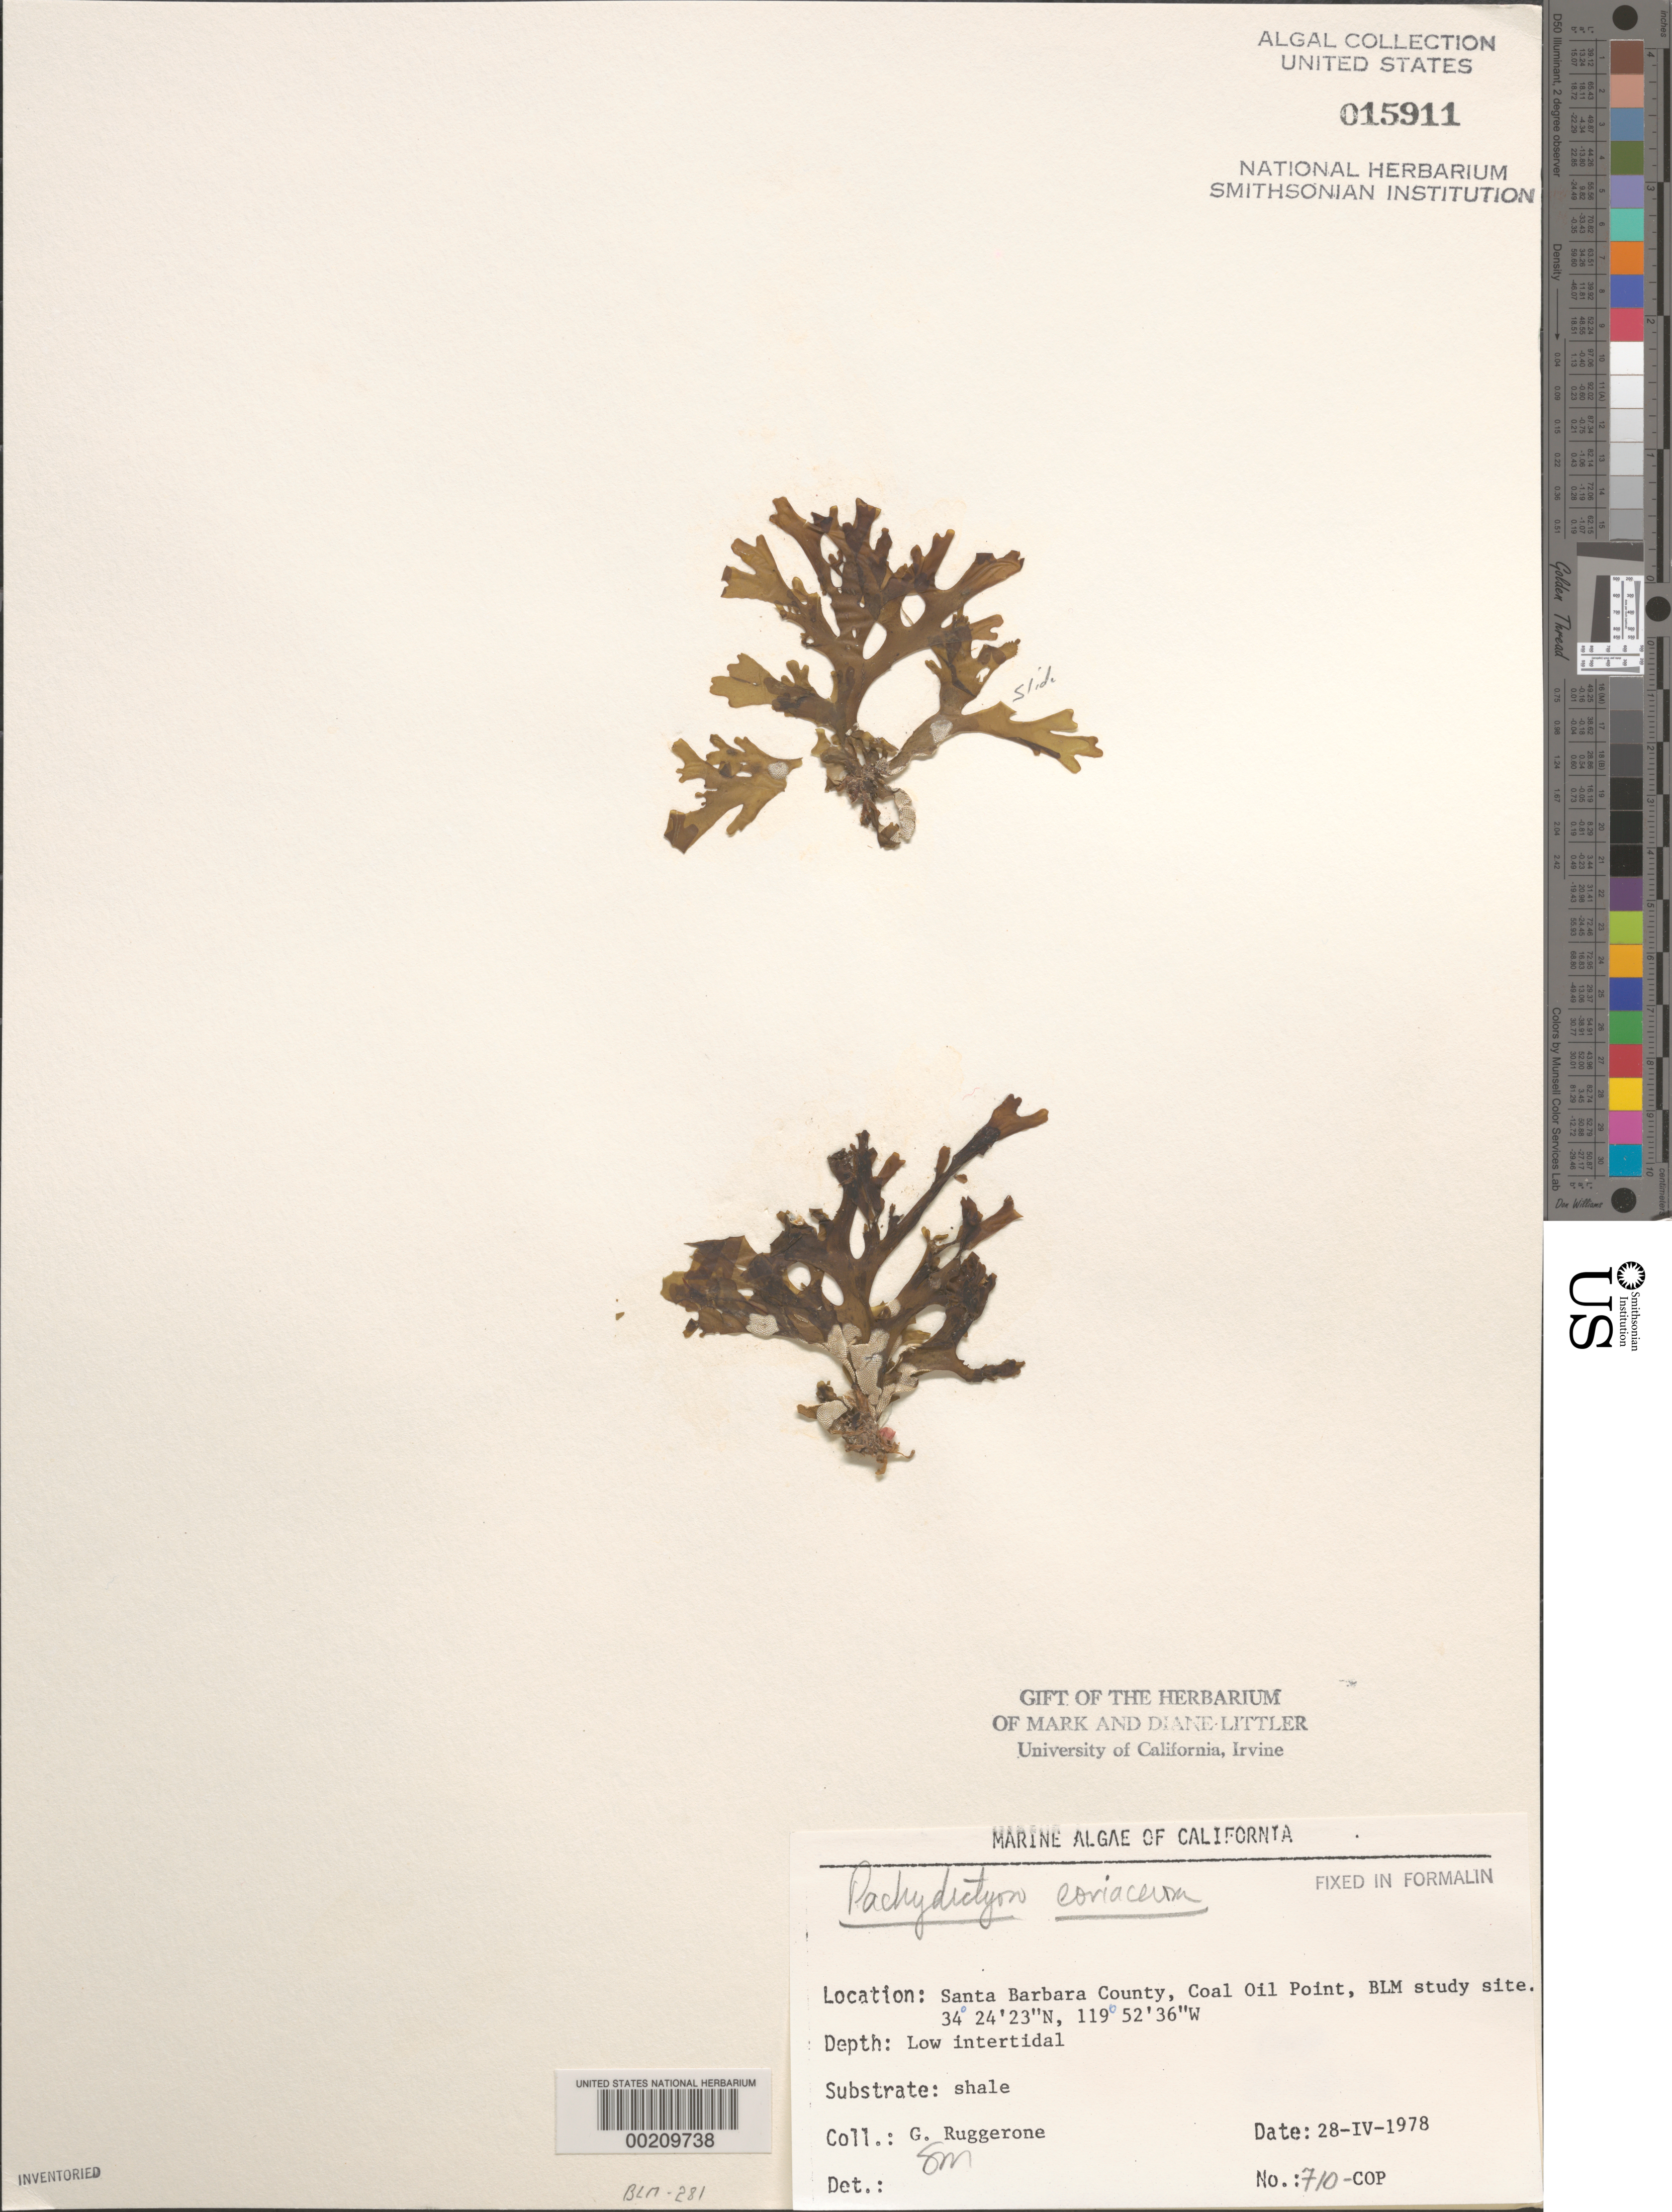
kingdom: Chromista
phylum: Ochrophyta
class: Phaeophyceae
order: Dictyotales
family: Dictyotaceae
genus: Pachydictyon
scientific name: Pachydictyon coriaceum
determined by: Murray, S. N.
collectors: G. Ruggerone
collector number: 710-cop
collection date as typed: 28 Apr 1978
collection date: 1978-04-28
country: United States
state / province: California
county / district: Santa Barbara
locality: Coal Oil Point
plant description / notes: BLM-SOCALBIGHT Rocky Intertidal Survey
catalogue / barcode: US 15911